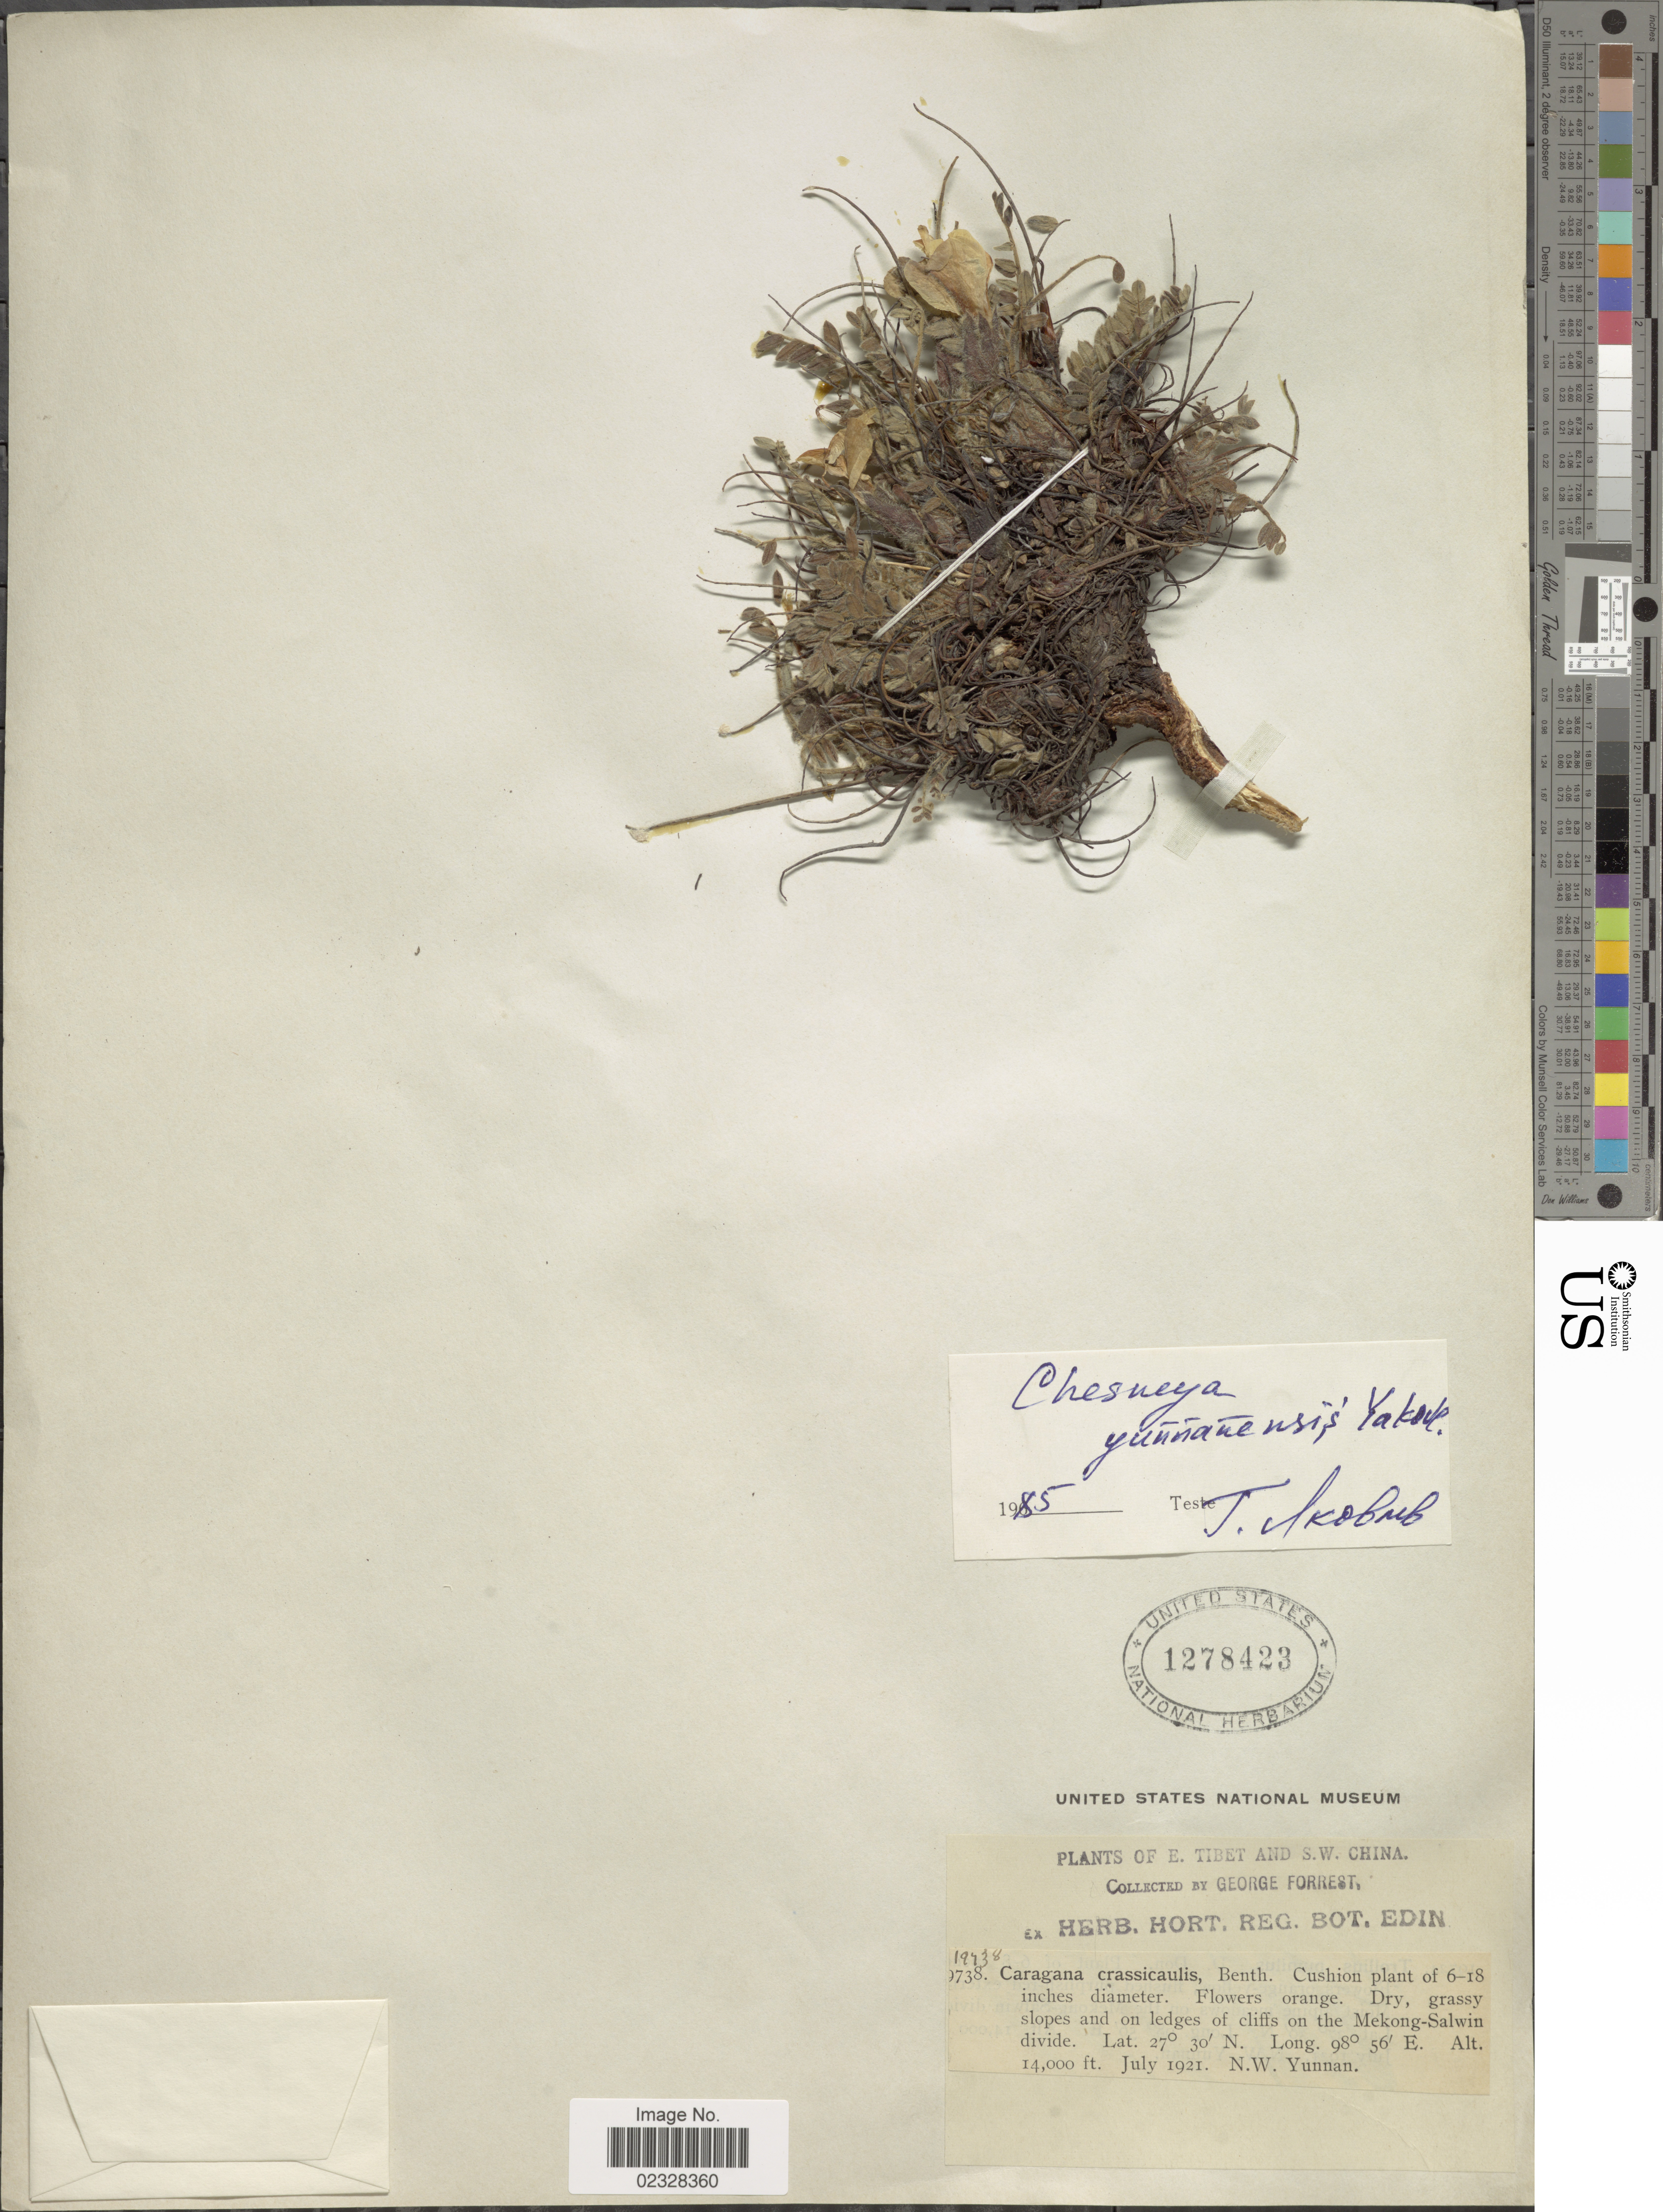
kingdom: Plantae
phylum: Tracheophyta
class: Magnoliopsida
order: Fabales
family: Fabaceae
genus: Chesneya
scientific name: Chesneya yunnanensis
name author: Zi G. Qian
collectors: G. Forrest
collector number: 9738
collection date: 1921-07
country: China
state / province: Yunnan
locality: E. Tibet and S.W. China, dry, grassy slopes and on ledges of cliffs on the Mekong-Salwin divide, N.W. Yunnan.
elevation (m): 4267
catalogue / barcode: US 1278423